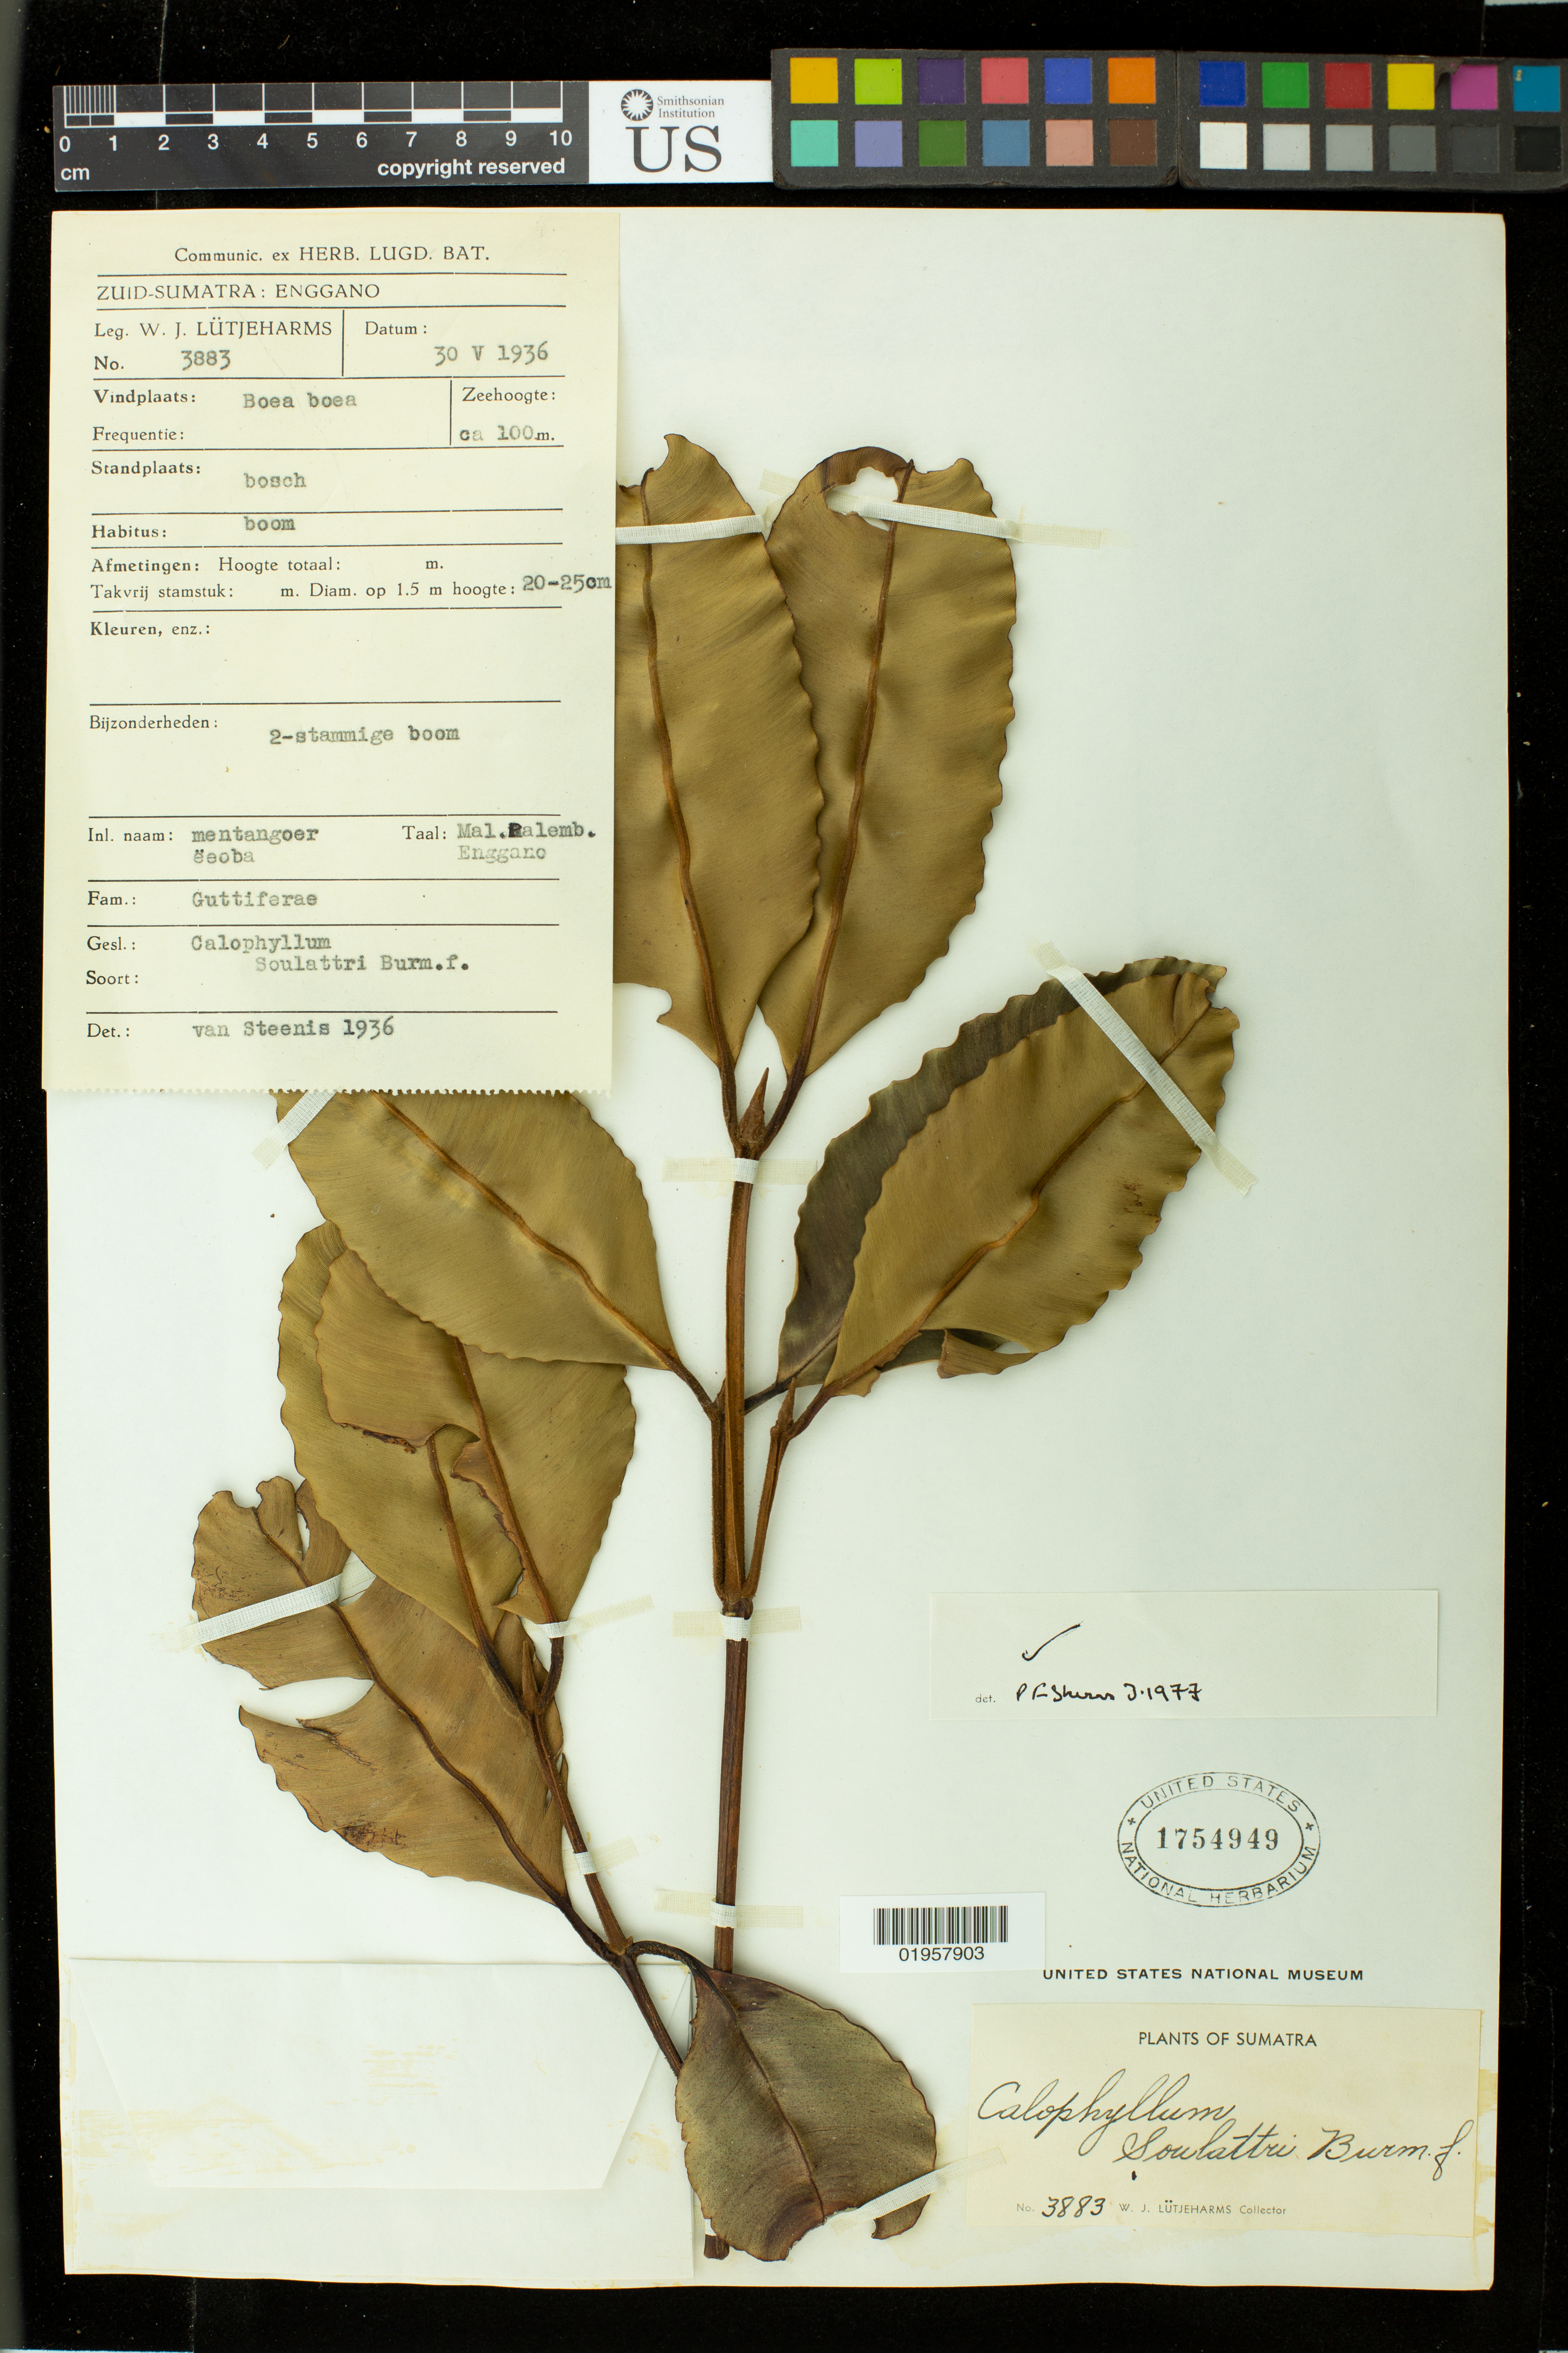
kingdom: Plantae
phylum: Tracheophyta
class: Magnoliopsida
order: Malpighiales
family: Calophyllaceae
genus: Calophyllum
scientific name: Calophyllum soulattri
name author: Burm. f.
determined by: Stevens, P. F.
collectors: W. Lütjeharms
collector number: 3883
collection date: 1936-05-30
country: Indonesia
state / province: Sumatra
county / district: Bengkulu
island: Enggano I.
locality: Zuid-Sumatra: Enggano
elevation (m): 100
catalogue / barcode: US 1754949